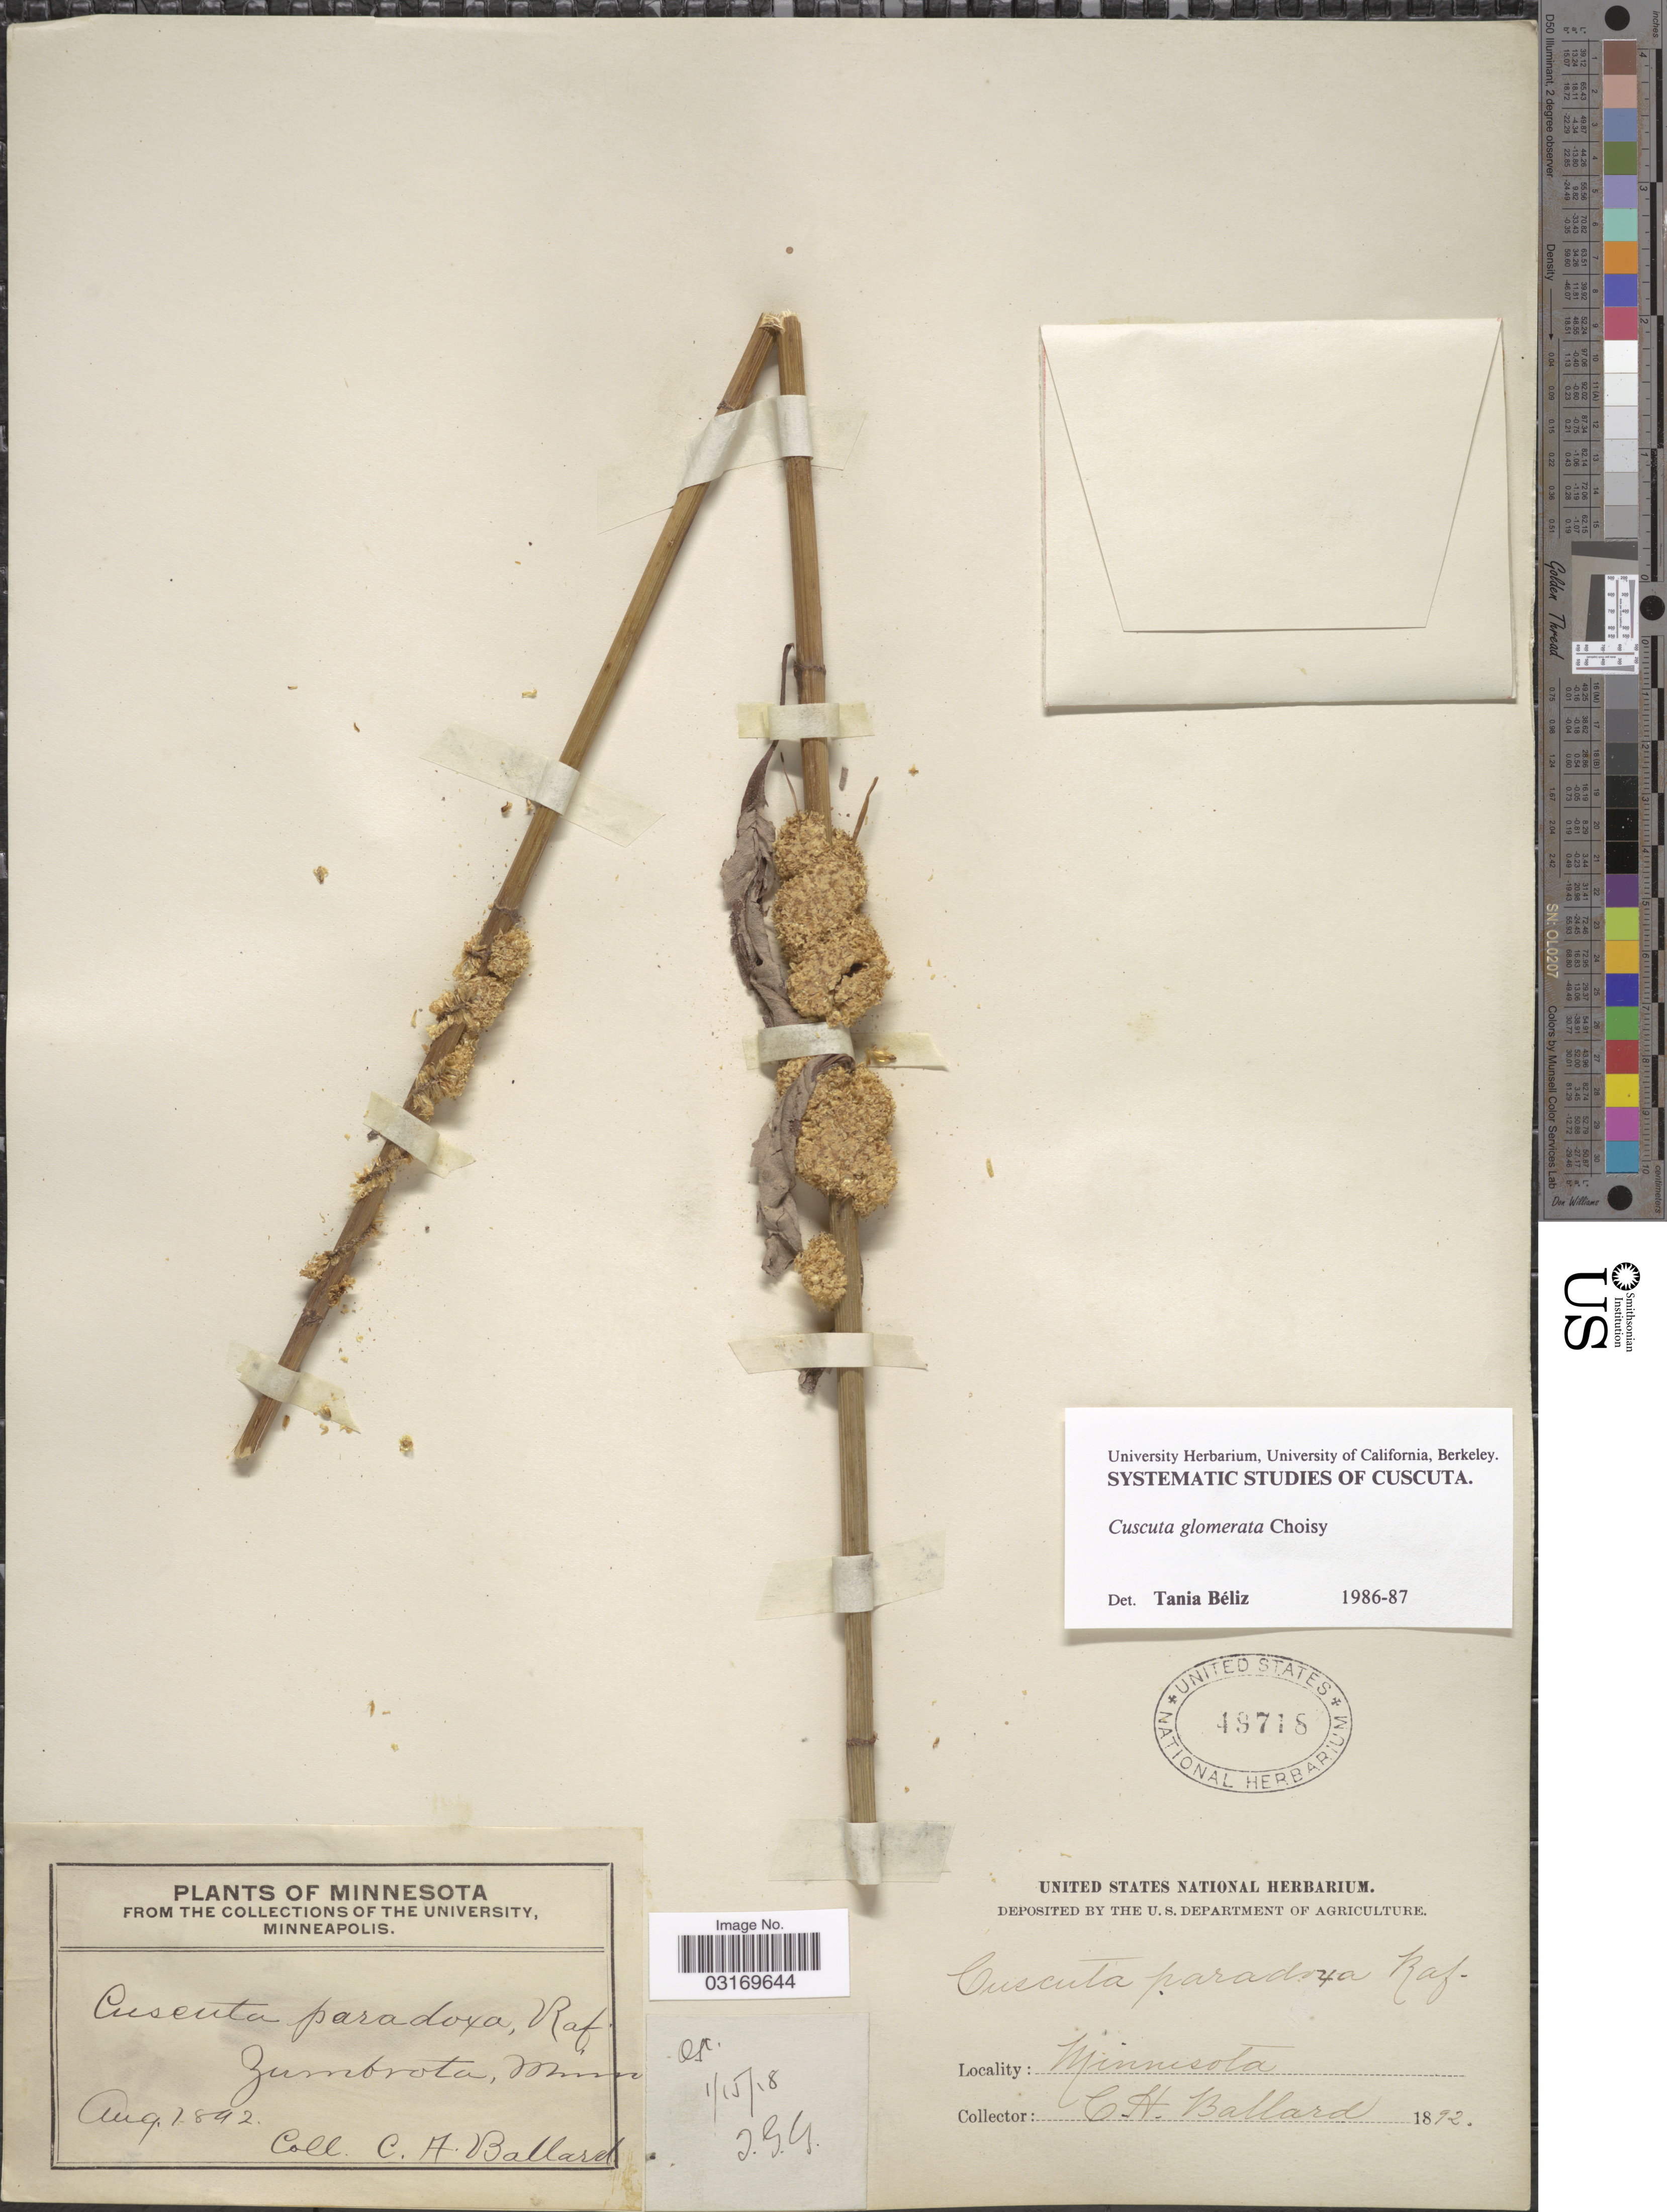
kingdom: Plantae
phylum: Tracheophyta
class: Magnoliopsida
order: Solanales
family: Convolvulaceae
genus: Cuscuta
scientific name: Cuscuta glomerata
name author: Chris.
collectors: C. Ballard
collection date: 1892-08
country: United States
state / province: Minnesota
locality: Zumbrota.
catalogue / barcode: US 49718